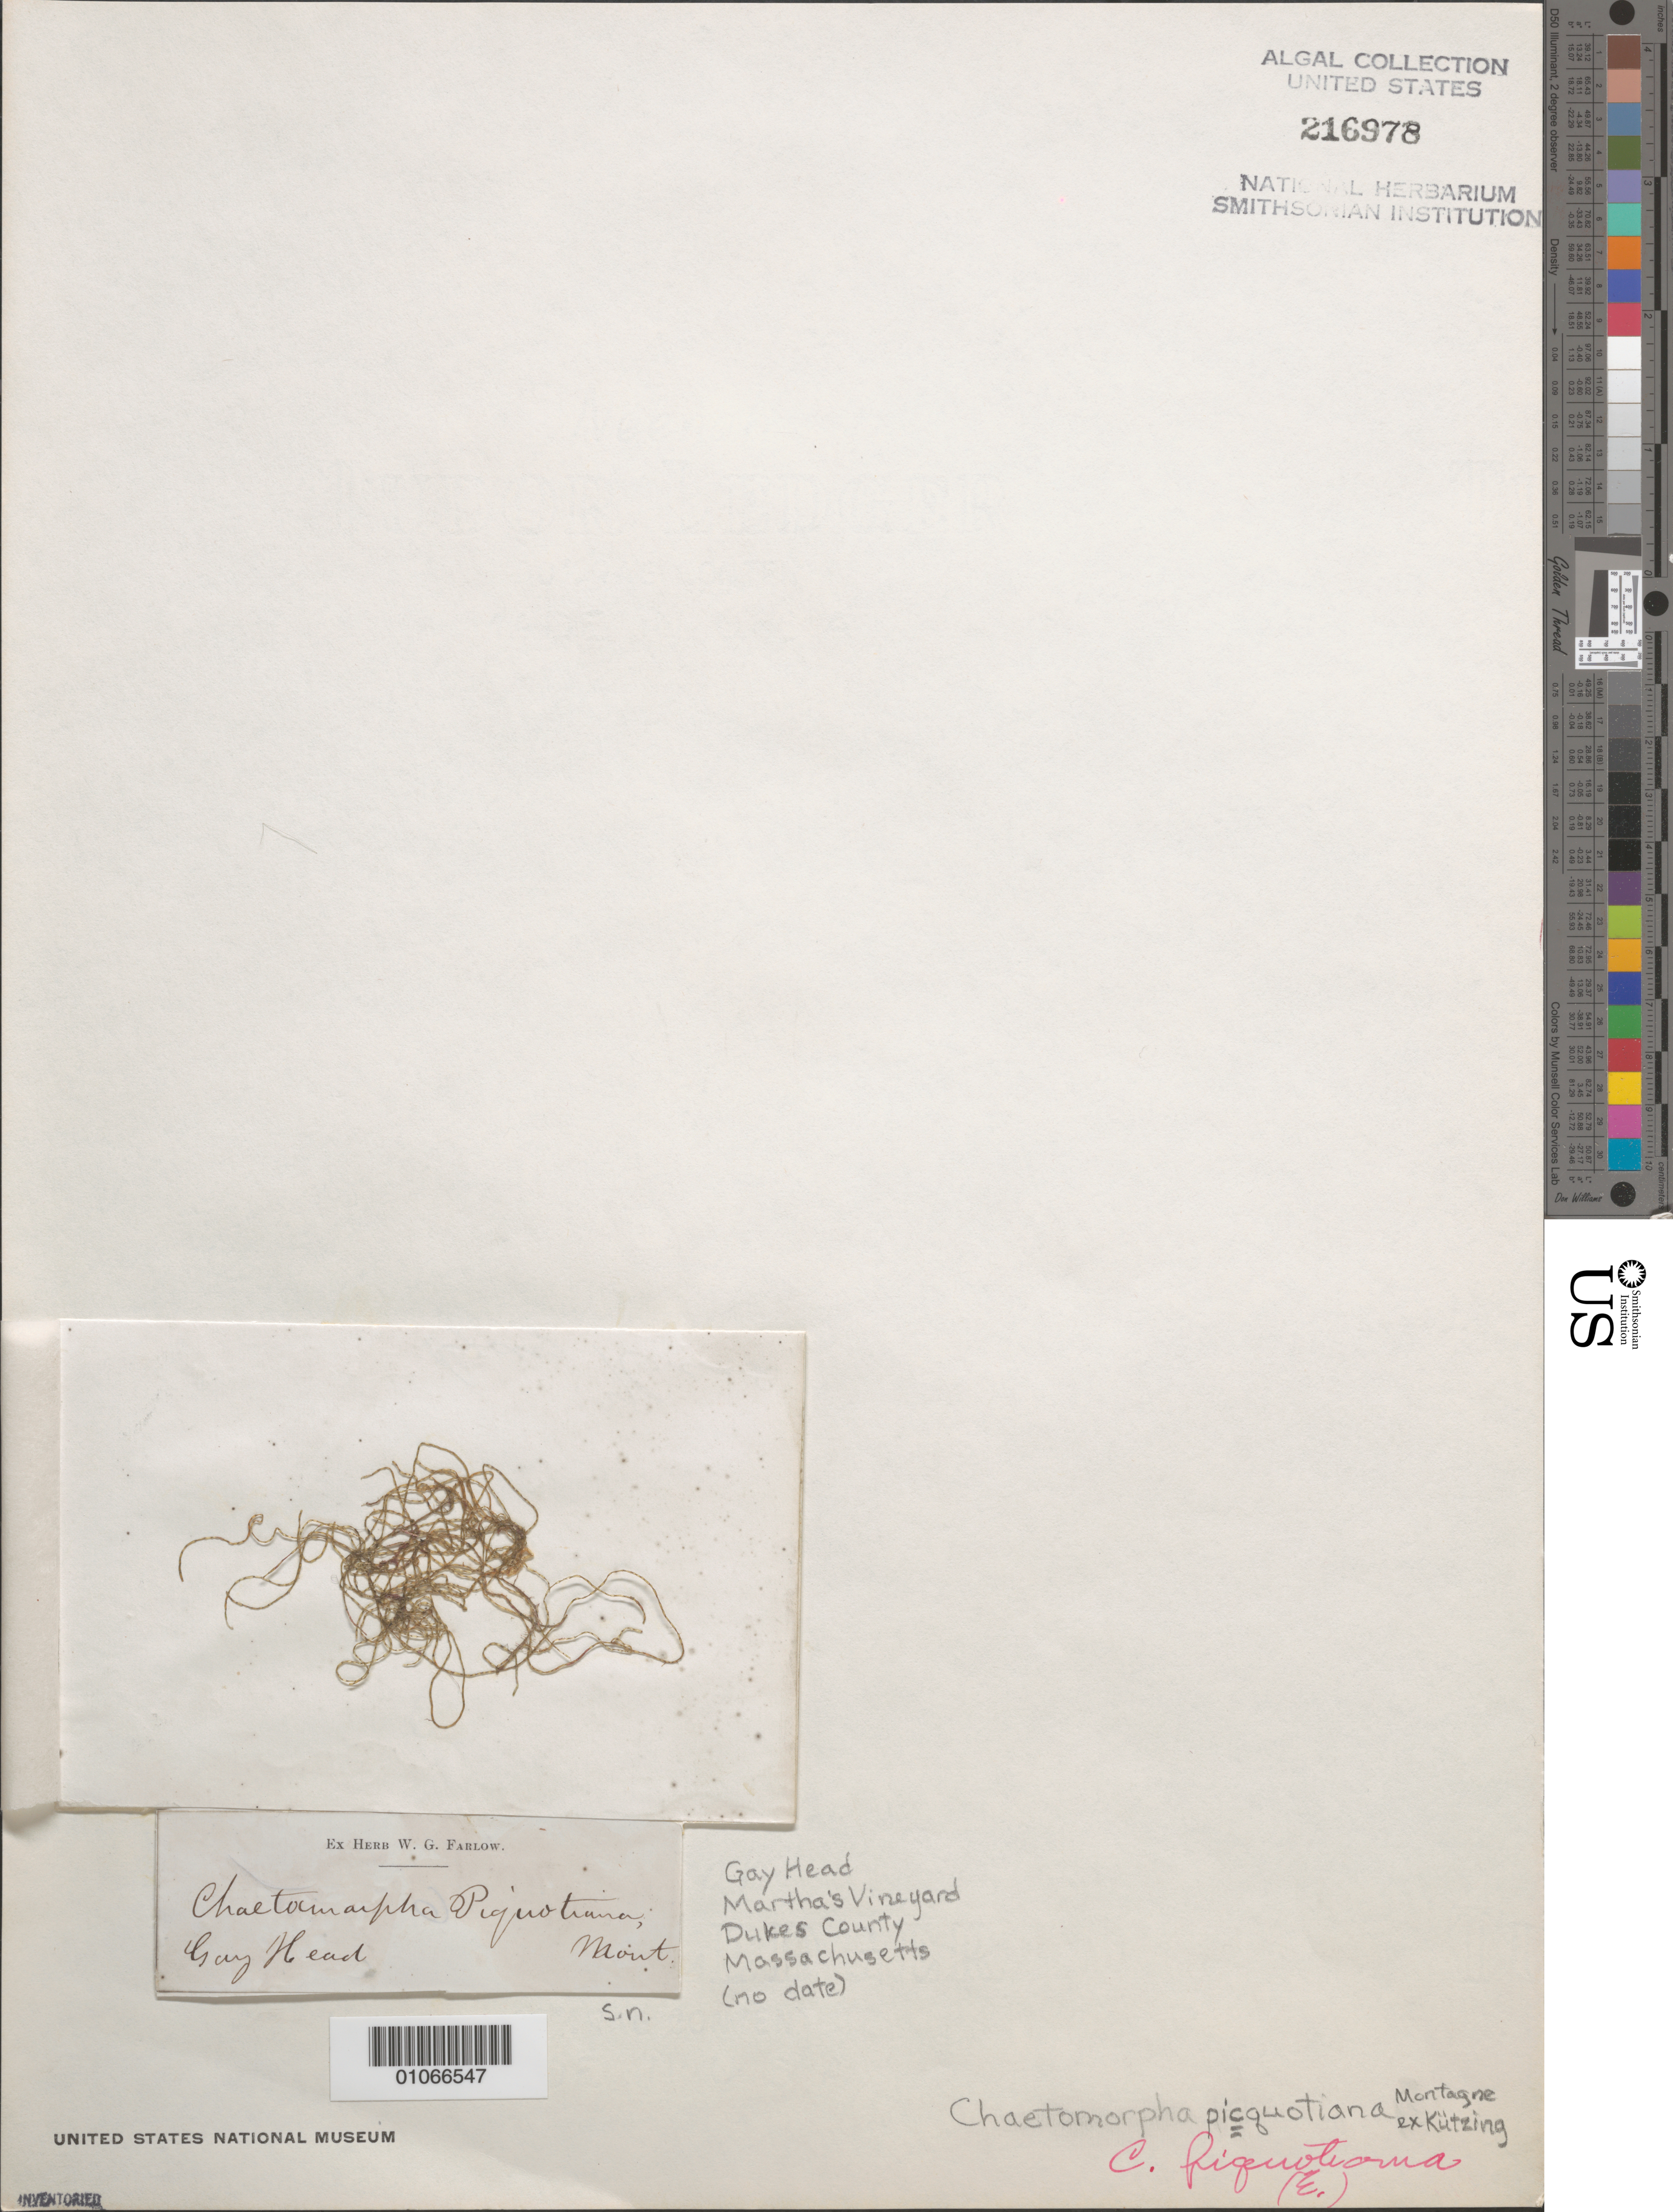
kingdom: Plantae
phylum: Chlorophyta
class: Ulvophyceae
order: Cladophorales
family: Cladophoraceae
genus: Chaetomorpha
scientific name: Chaetomorpha picquotiana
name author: Mont. in Kütz.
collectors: W. Farlow (Herbarium)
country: United States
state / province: Massachusetts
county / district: Dukes County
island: Martha's Vineyard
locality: Gay Head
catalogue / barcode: US 216978